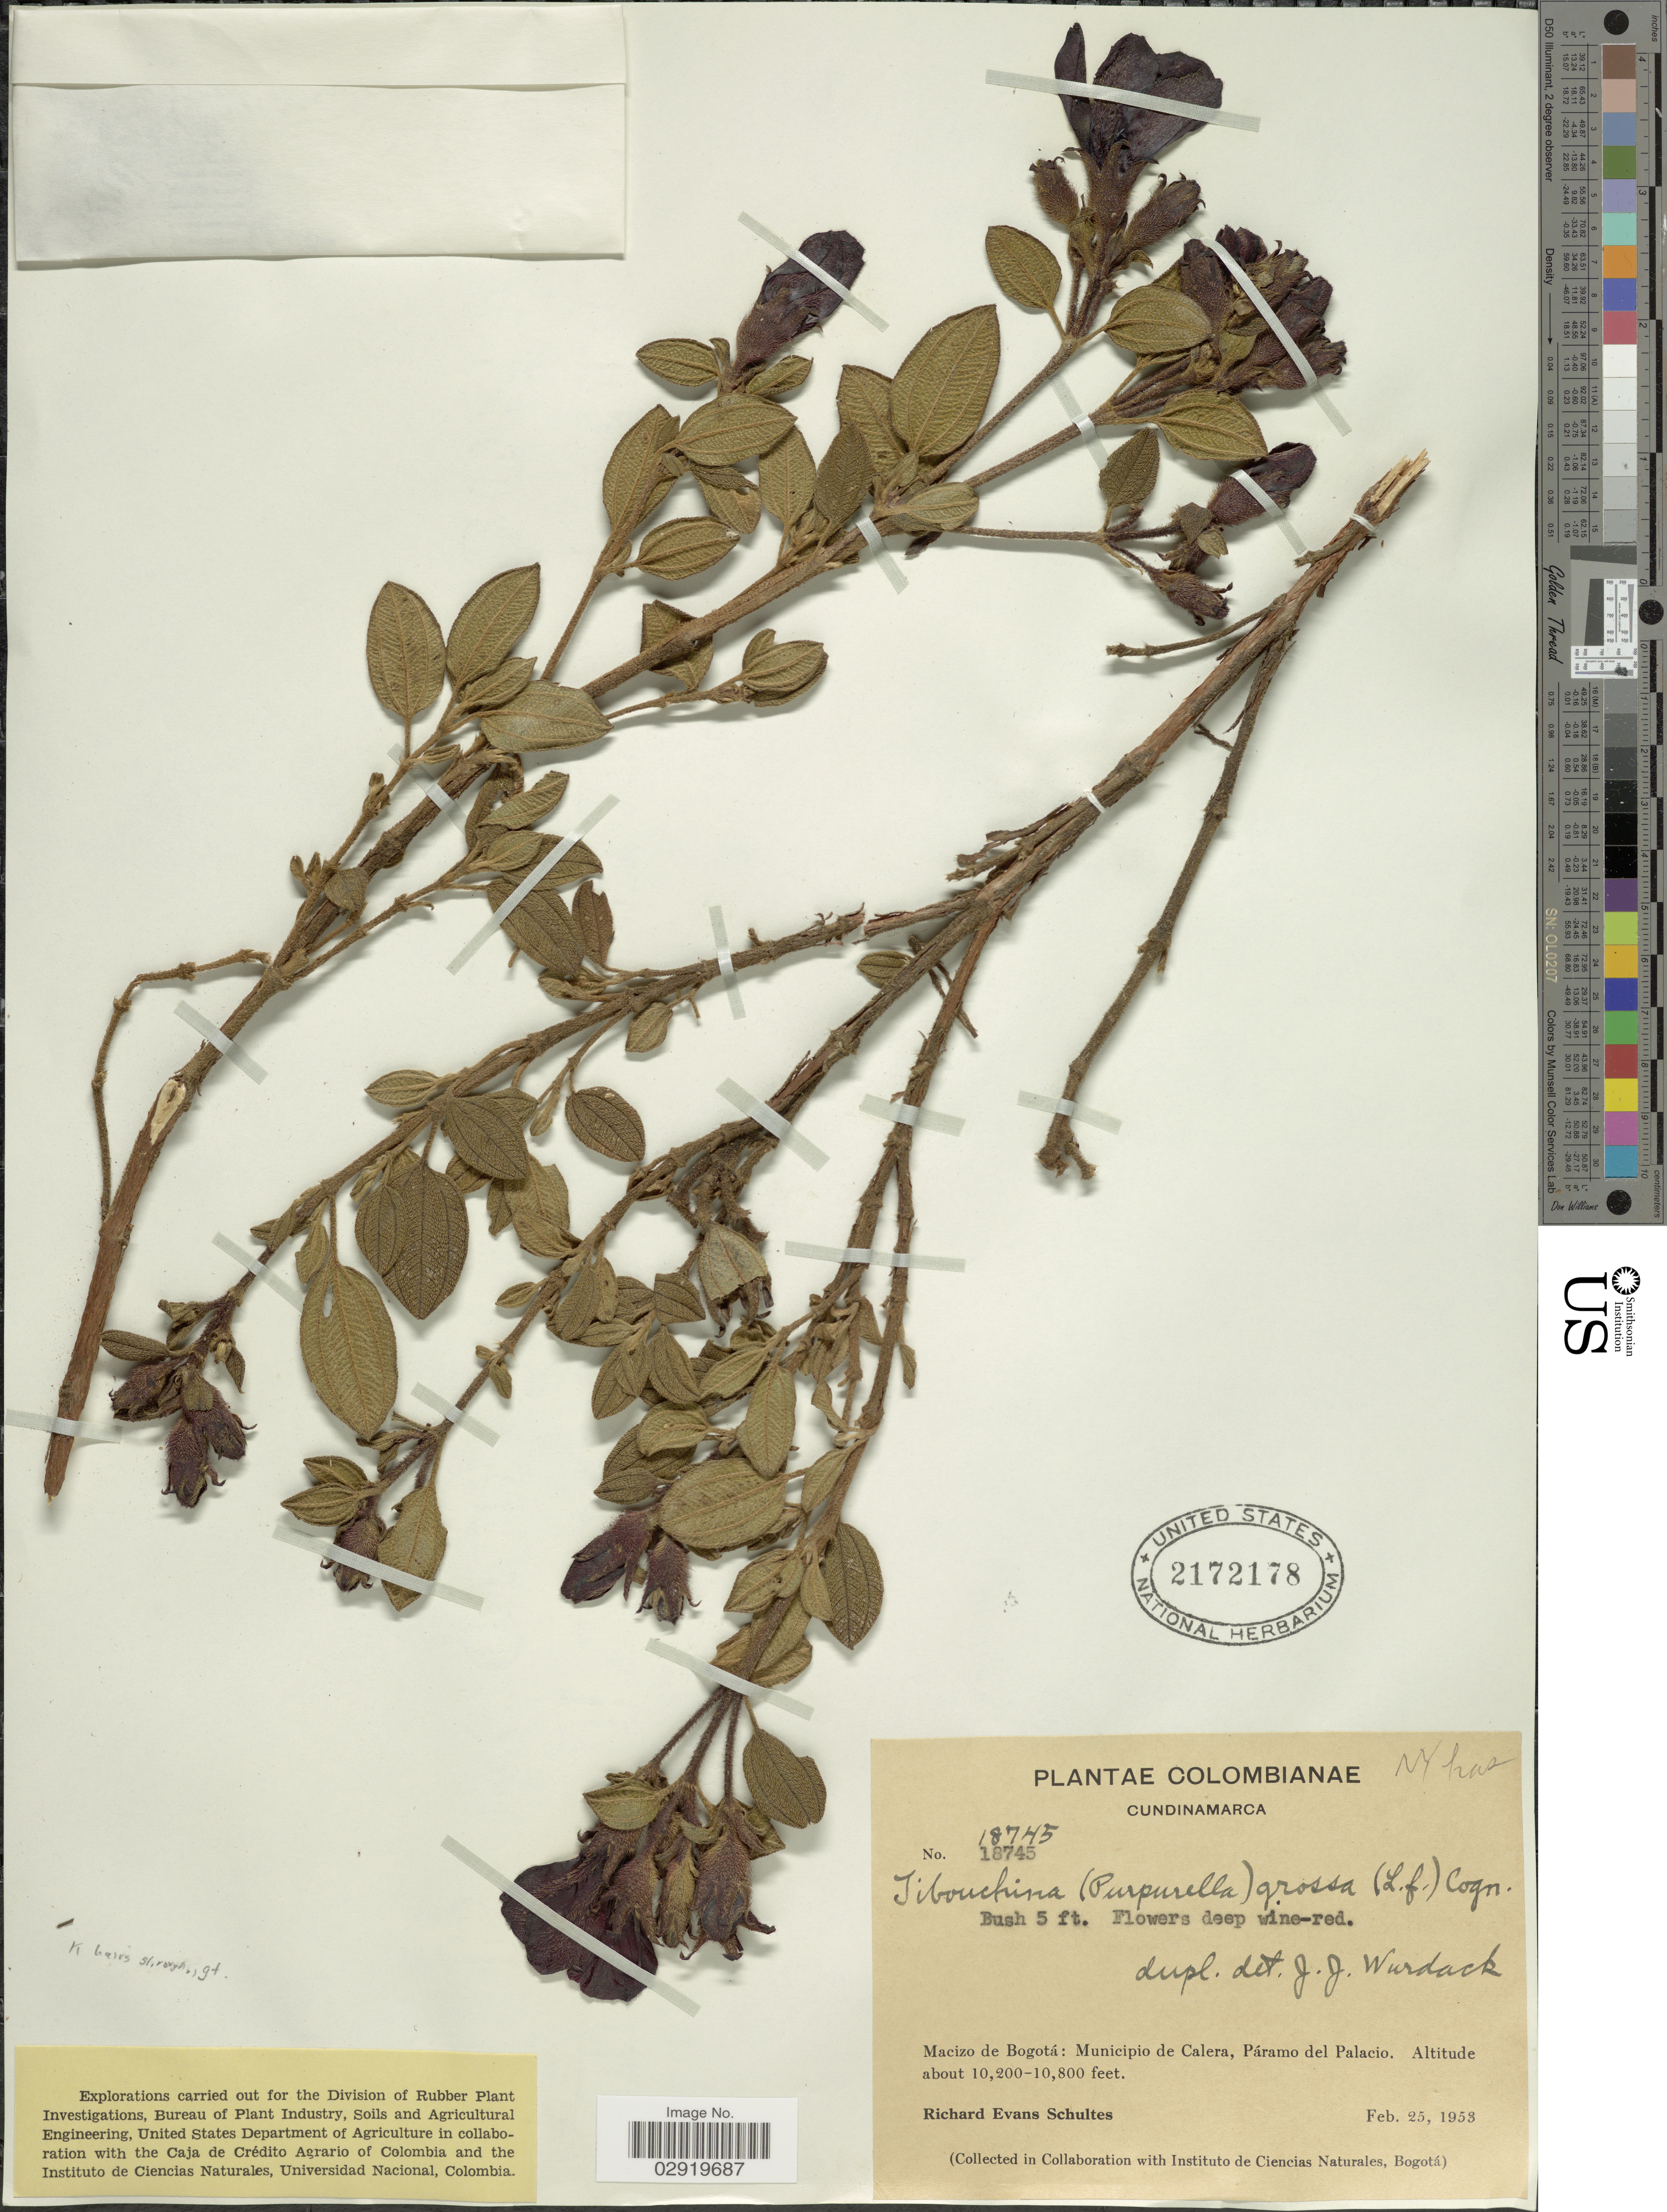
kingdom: Plantae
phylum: Tracheophyta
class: Magnoliopsida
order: Myrtales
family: Melastomataceae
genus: Chaetogastra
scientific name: Chaetogastra grossa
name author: (L. f.) P.J.F. Guim. & Michelang.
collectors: R. E. Schultes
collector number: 18745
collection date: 1953-02-25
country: Colombia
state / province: Cundinamarca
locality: Macizo de Bogotá: Municipio de Calera, Páramo del Palacio.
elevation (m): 3109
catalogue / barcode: US 2172178